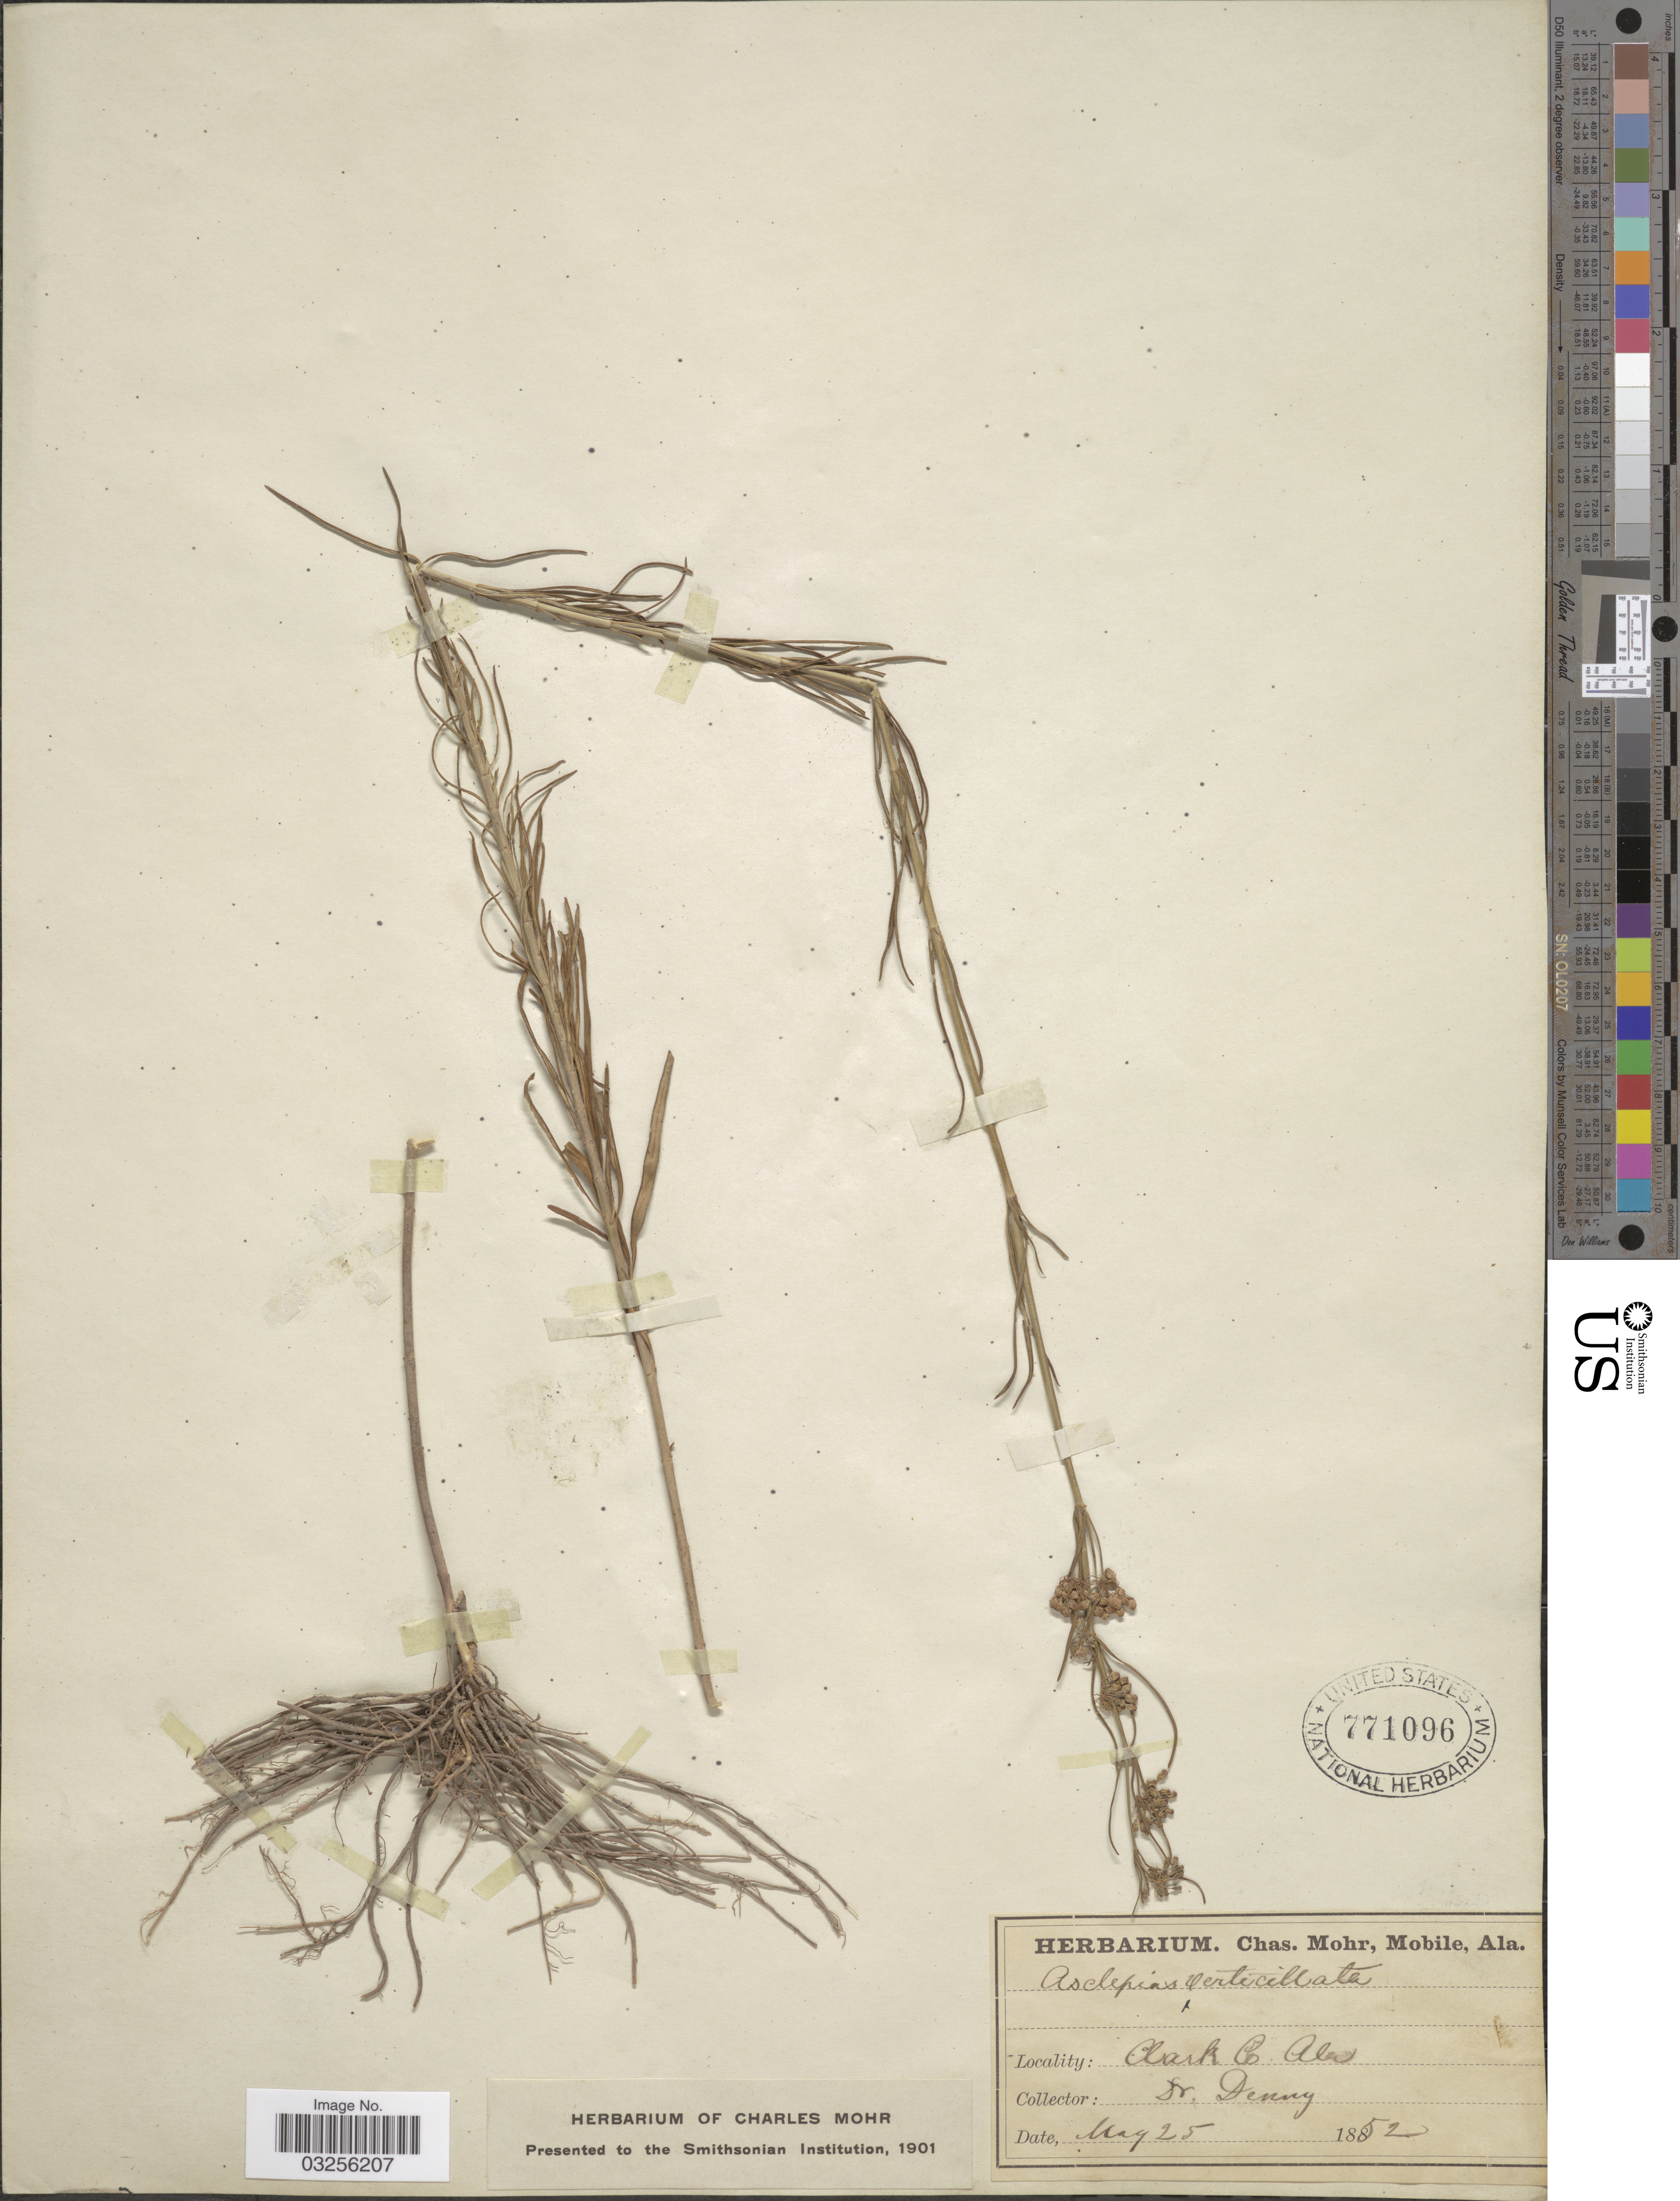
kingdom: Plantae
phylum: Tracheophyta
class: Magnoliopsida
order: Gentianales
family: Apocynaceae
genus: Asclepias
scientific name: Asclepias verticillata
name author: L.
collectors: Denny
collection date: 1852-05-25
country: United States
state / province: Alabama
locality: Clark Co.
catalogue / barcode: US 771096